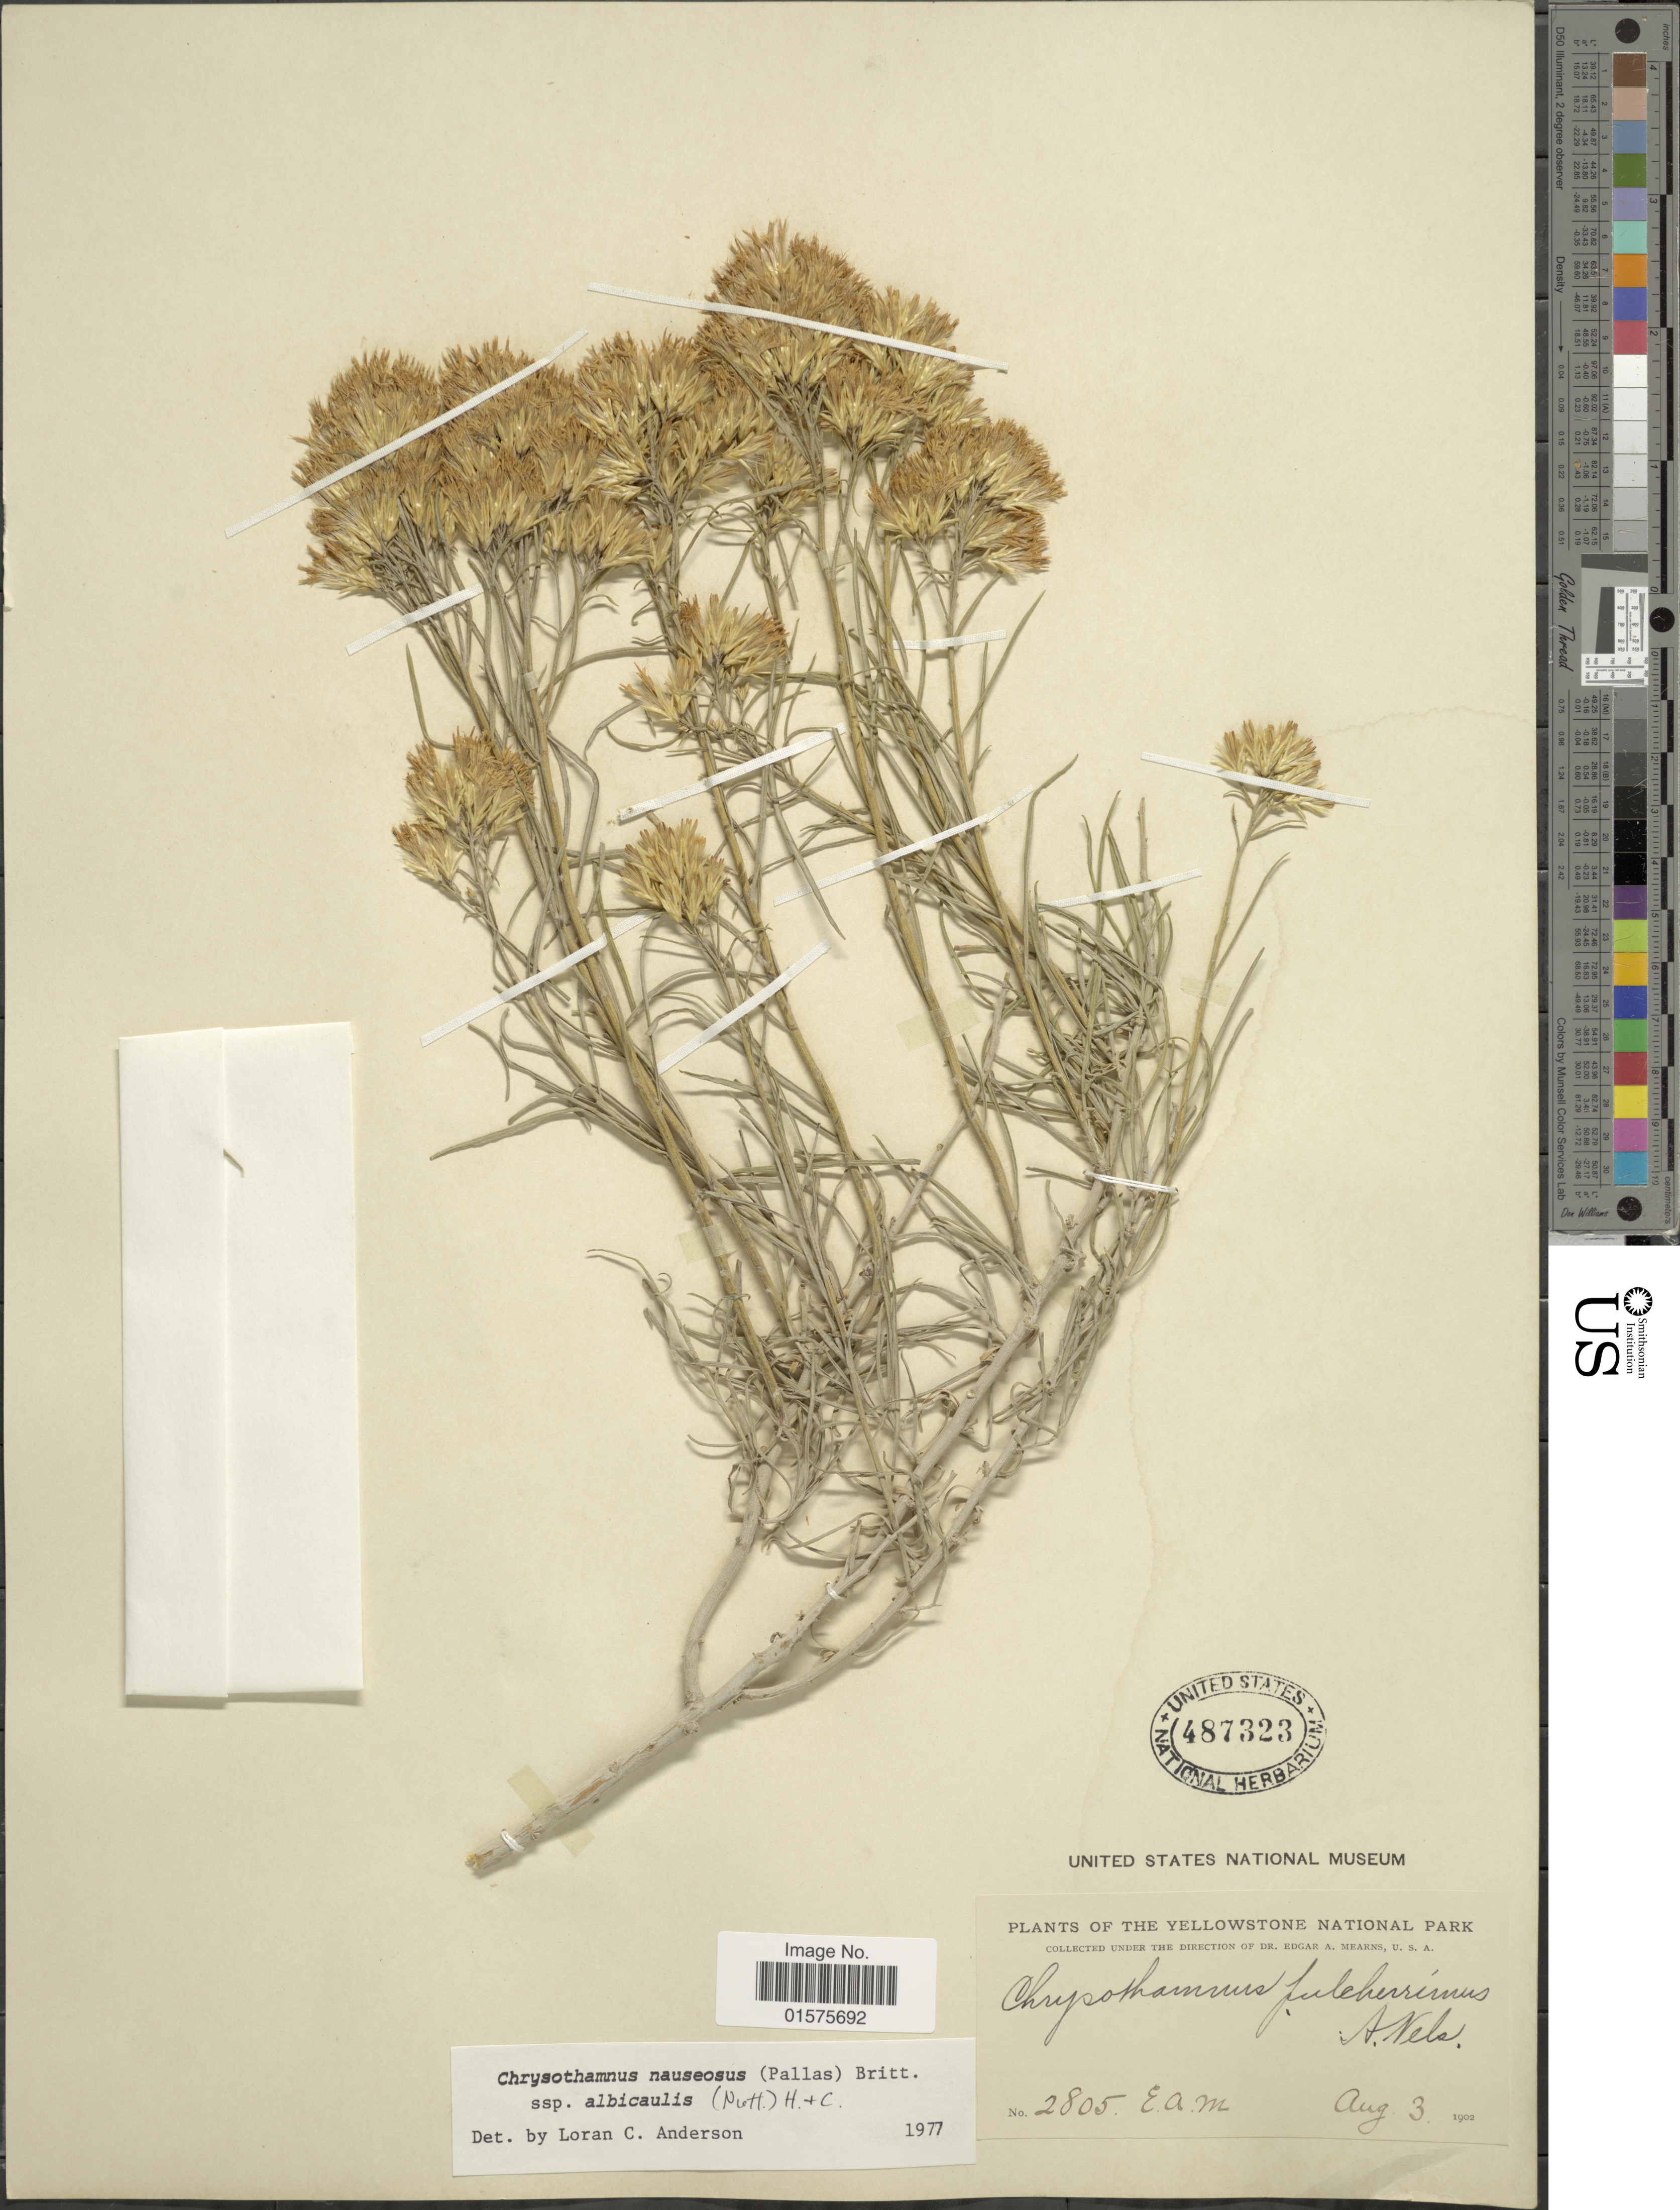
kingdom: Plantae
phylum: Tracheophyta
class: Magnoliopsida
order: Asterales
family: Asteraceae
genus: Ericameria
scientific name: Ericameria nauseosa var. speciosa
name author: (Nutt.) G.L. Nesom & G.I. Baird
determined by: Urbatsch, Lowell E., Curator (LSU), Louisiana State University (UNITED STATES)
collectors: E. A. Mearns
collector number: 2805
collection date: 1902-08-03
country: United States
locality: Yellowstone National Park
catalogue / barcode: US 487323